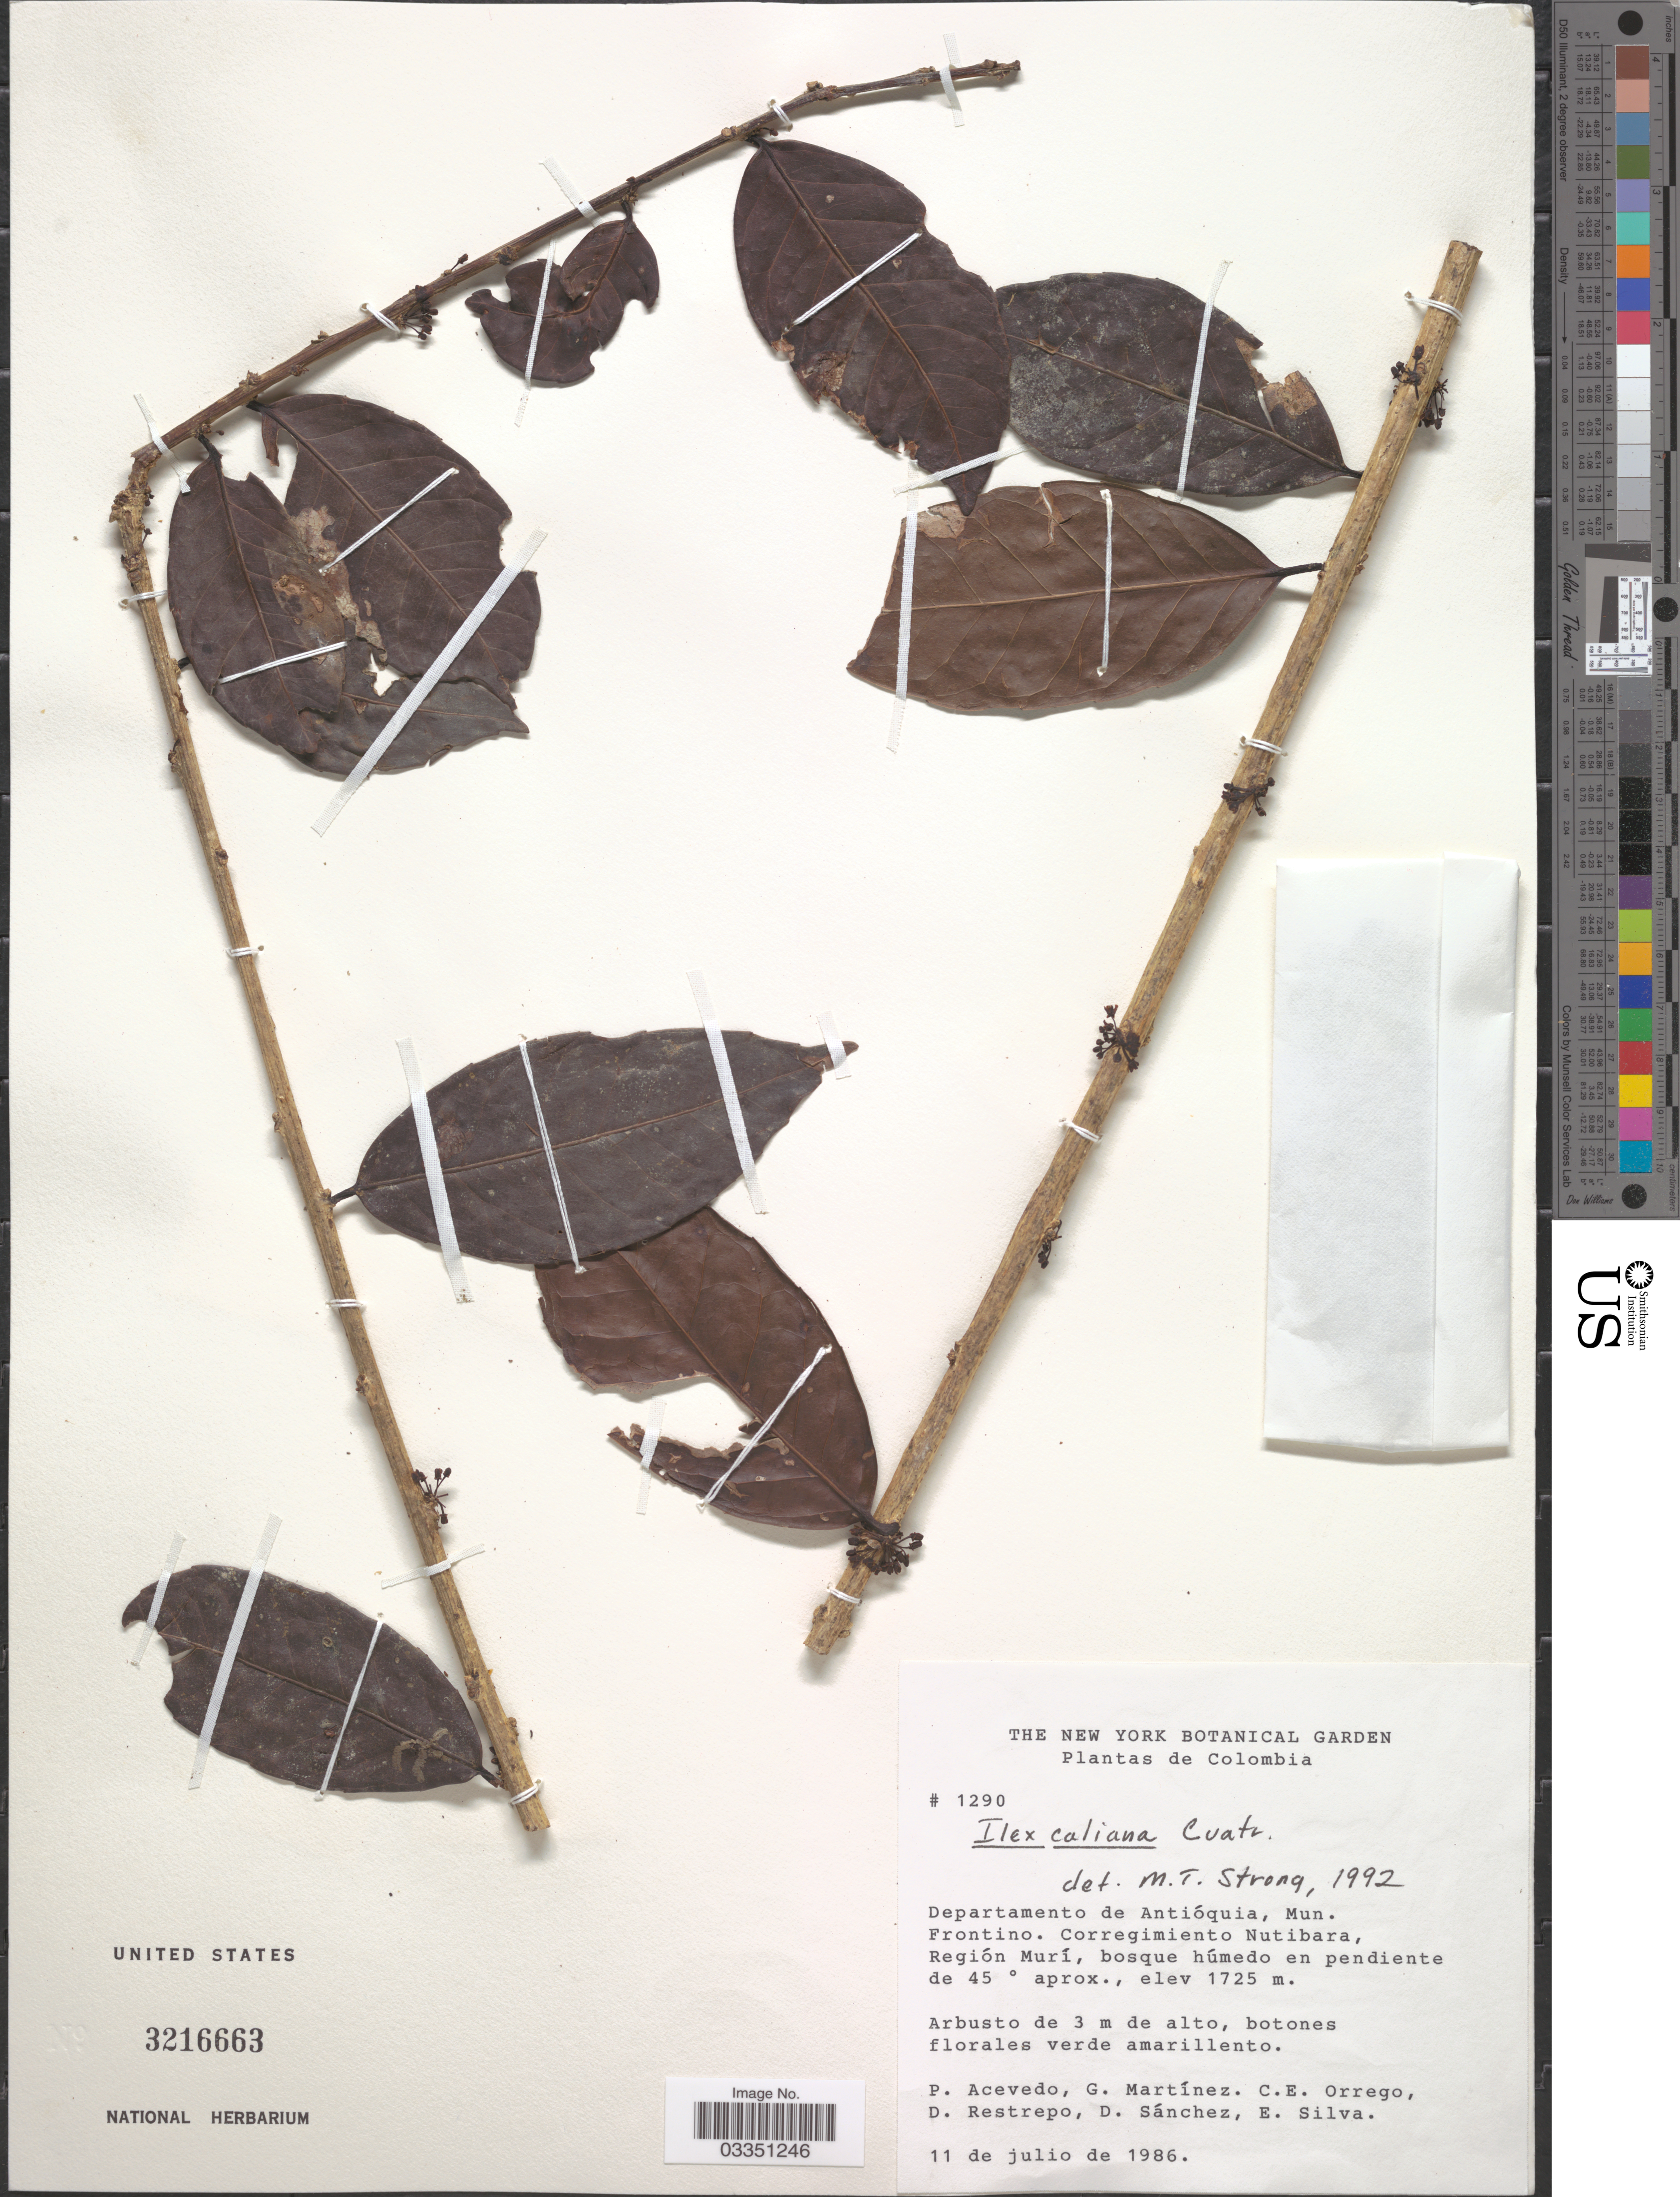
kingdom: Plantae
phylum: Tracheophyta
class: Magnoliopsida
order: Aquifoliales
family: Aquifoliaceae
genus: Ilex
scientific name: Ilex laurina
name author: Kunth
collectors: P. Acevedo-Rodr., G. Martínez, C. Orrego, D. Restrepo & et al.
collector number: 1290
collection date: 1986-07-11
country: Colombia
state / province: Antioquia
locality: Departamento de Antióquia, Mun. Frontino. Corregimiento Nutibara, Región Murí, bosque húmedo en pendiente de 45°.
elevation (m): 1725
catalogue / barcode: US 3216663